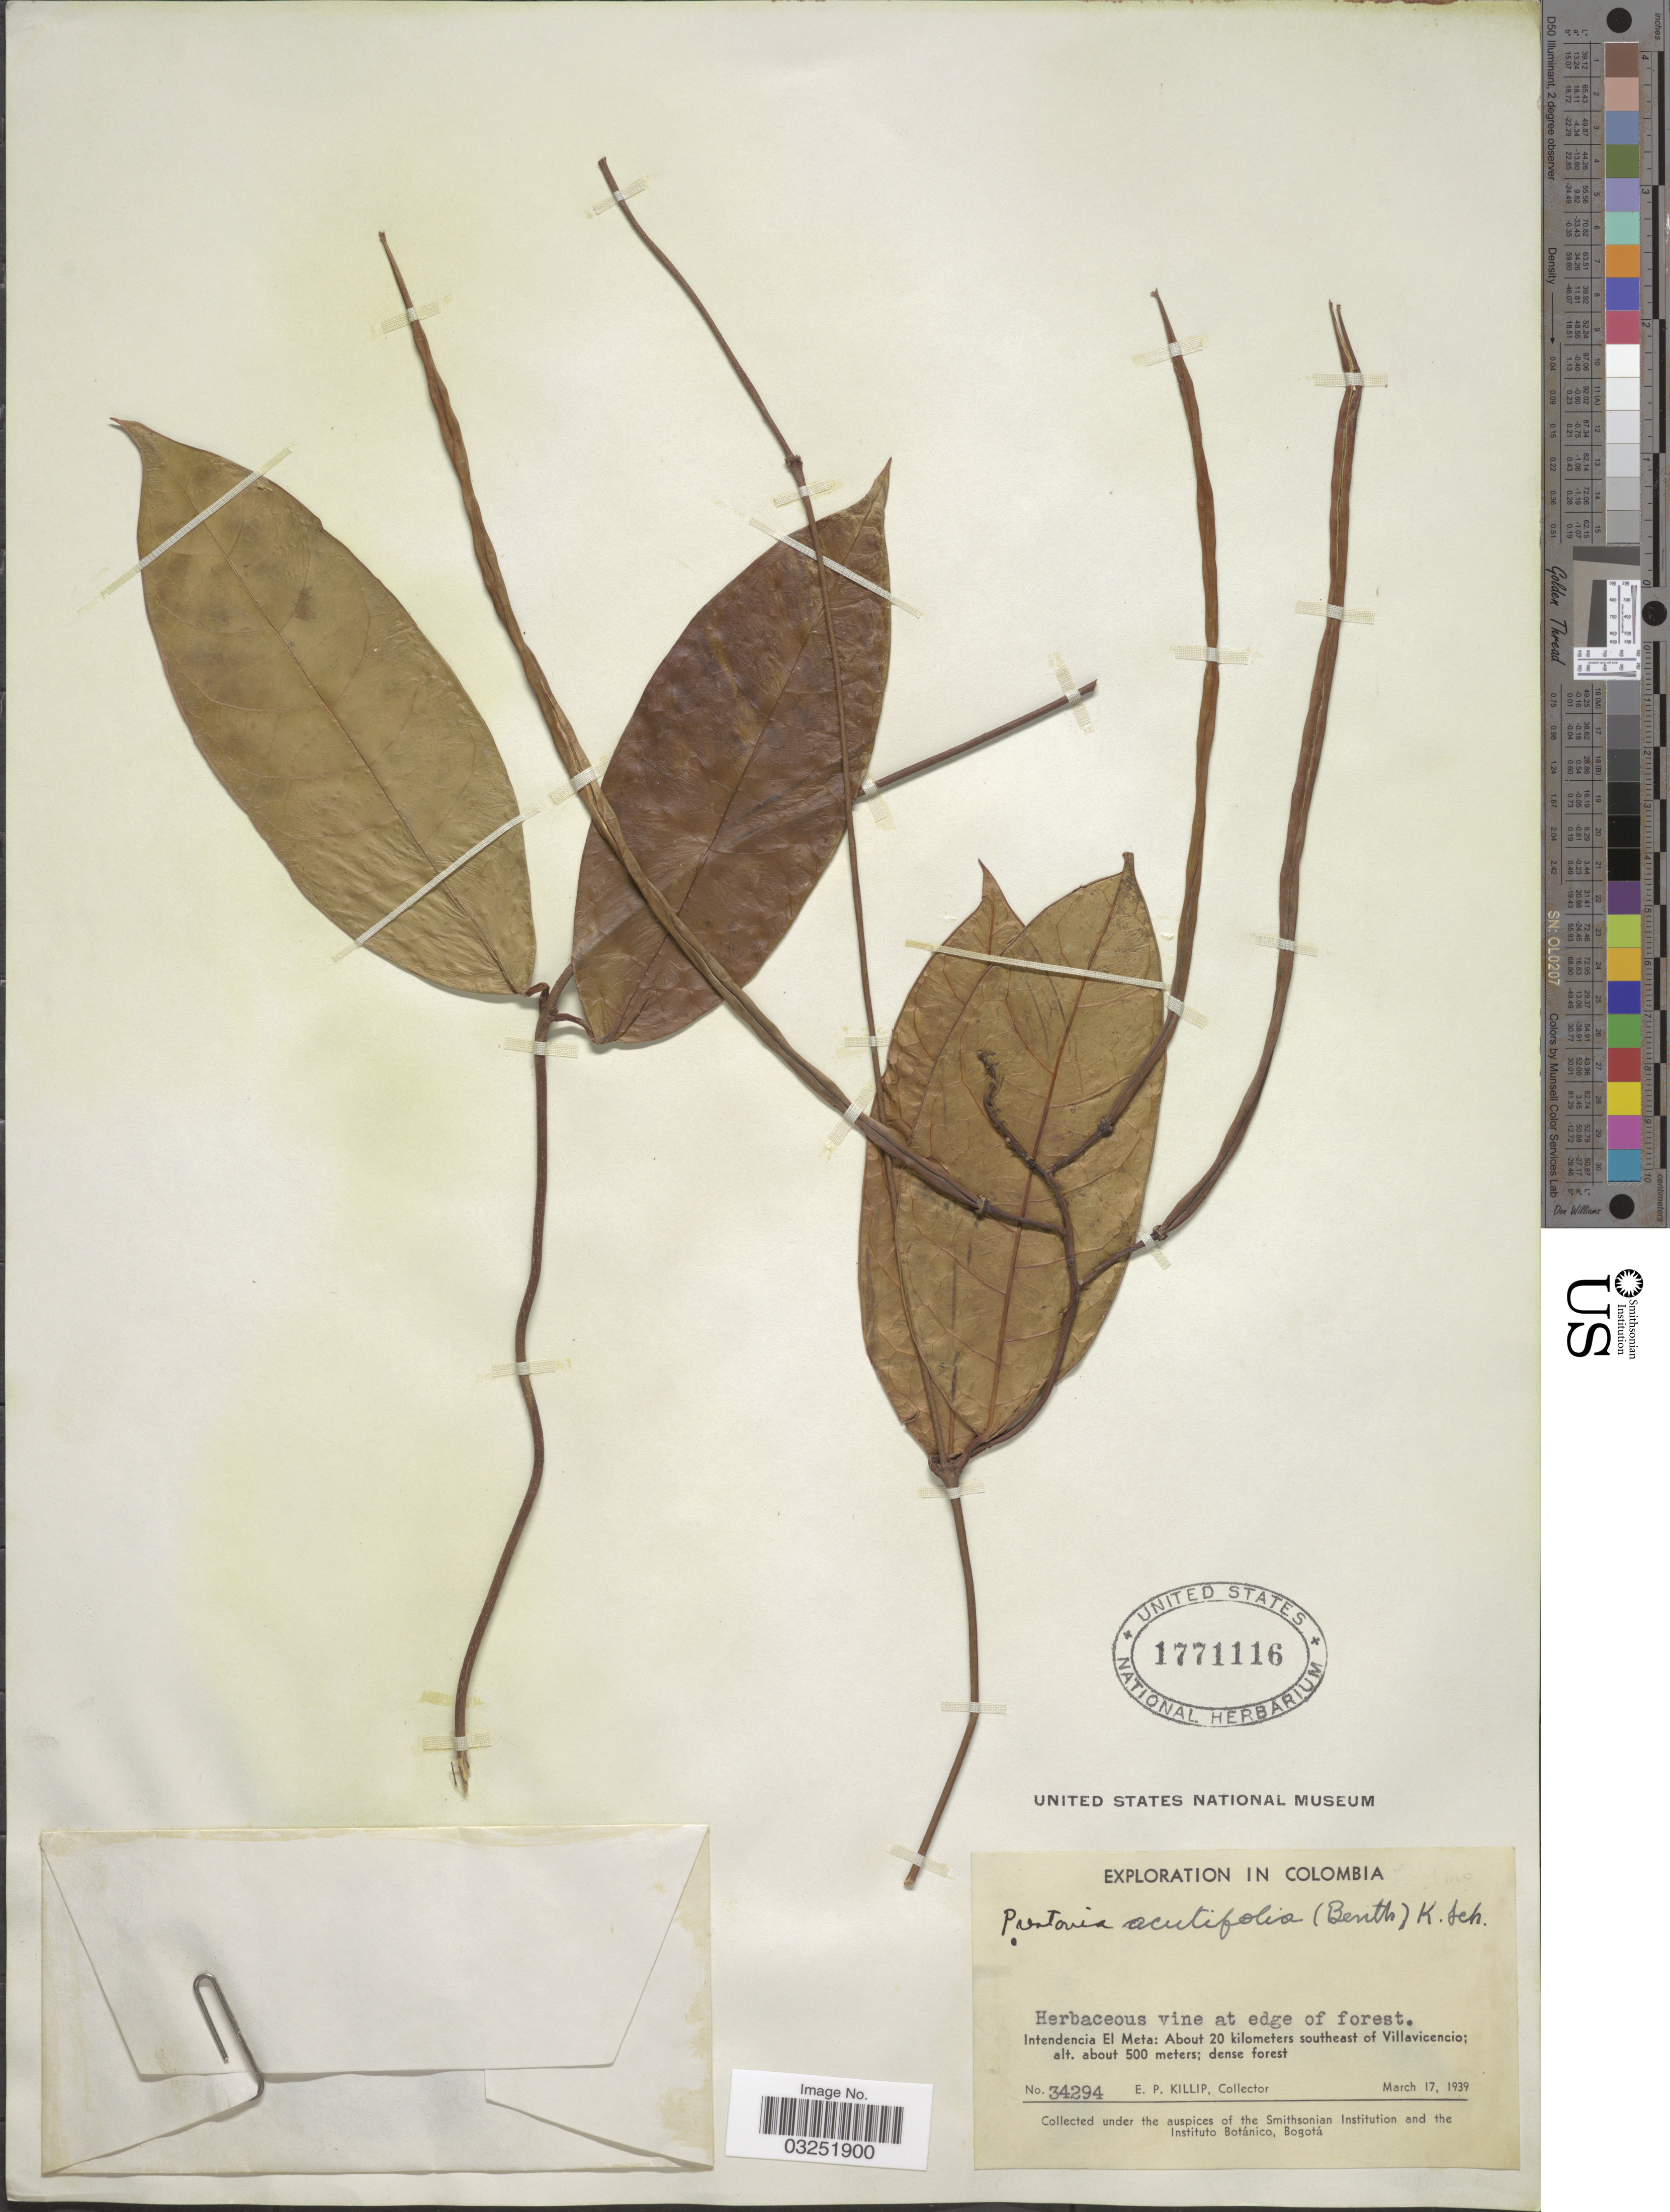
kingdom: Plantae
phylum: Tracheophyta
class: Magnoliopsida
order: Gentianales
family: Apocynaceae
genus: Prestonia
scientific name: Prestonia acutifolia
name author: (Benth. & Müll. Arg.) K. Schum.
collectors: E. P. Killip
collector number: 34294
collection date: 1939-03-17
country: Colombia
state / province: Meta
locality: Intendencia El Meta: About 20 kilometers southeast of Villavicencio.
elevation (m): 500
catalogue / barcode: US 1771116